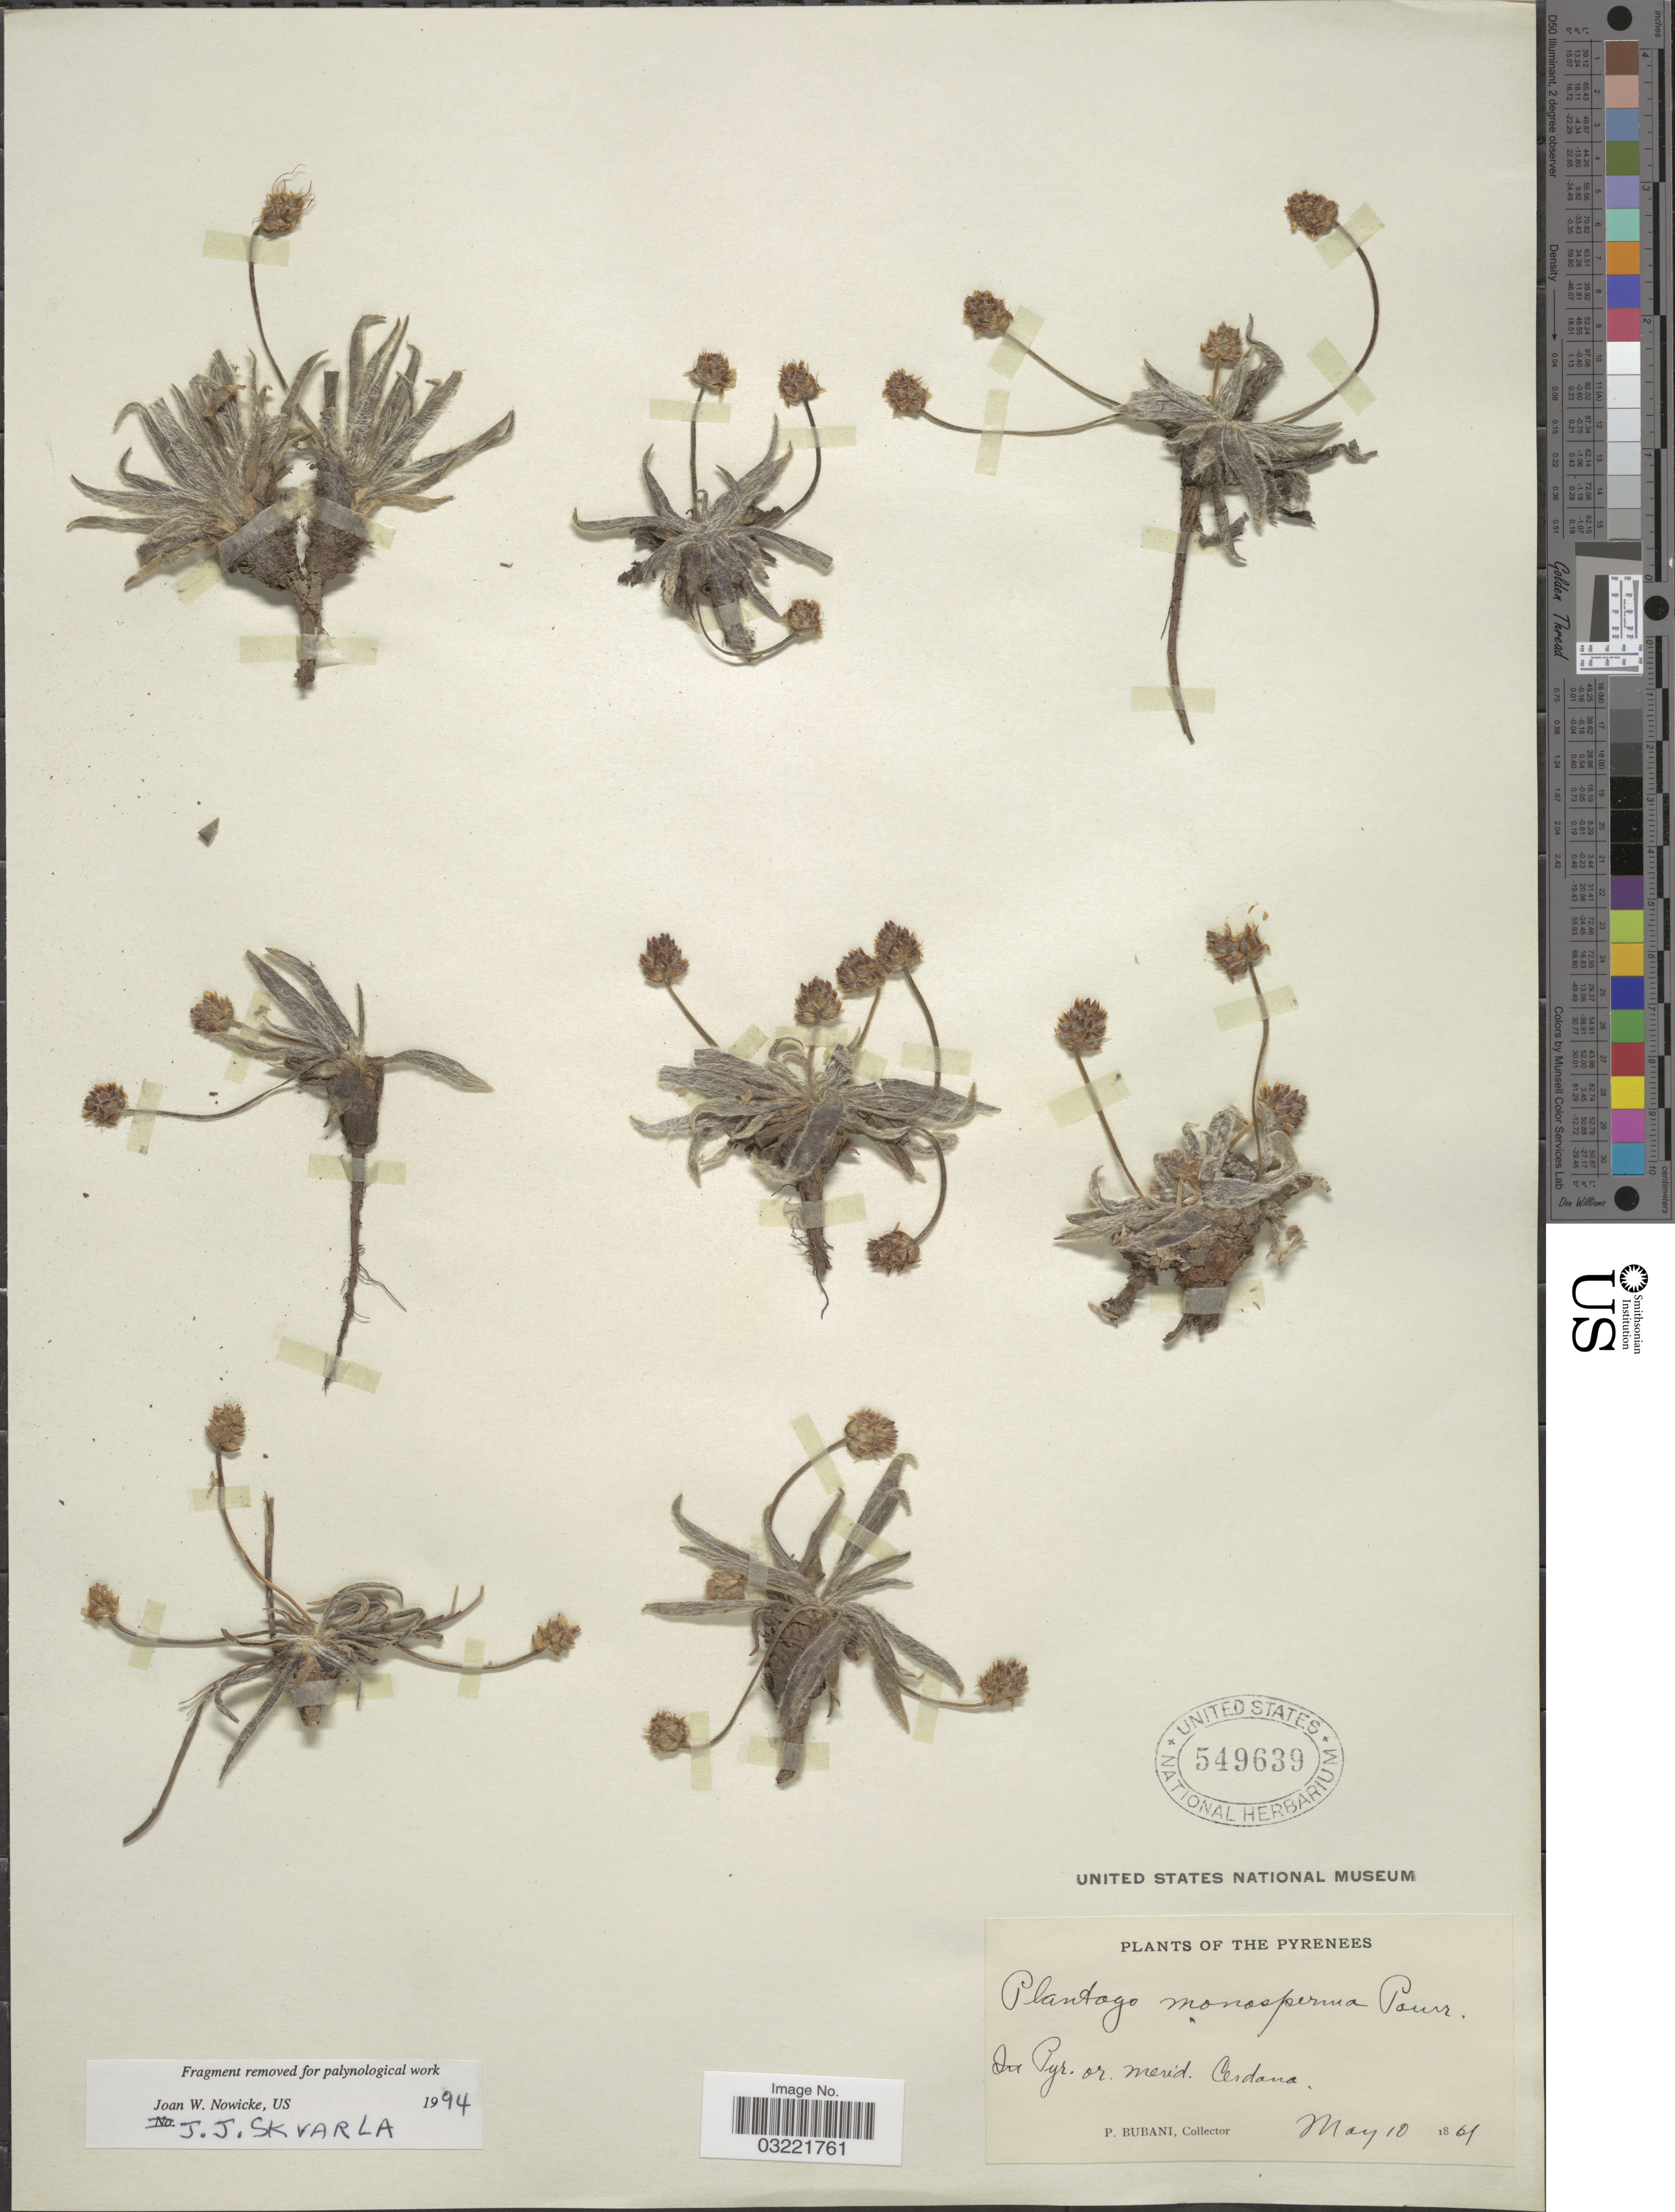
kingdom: Plantae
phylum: Tracheophyta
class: Magnoliopsida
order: Lamiales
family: Plantaginaceae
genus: Plantago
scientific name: Plantago monosperma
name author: Pourr.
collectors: P. Bubani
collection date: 1861-05-10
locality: The Pyrenees. In Pyr. or. merid. Cerdana.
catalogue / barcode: US 549639